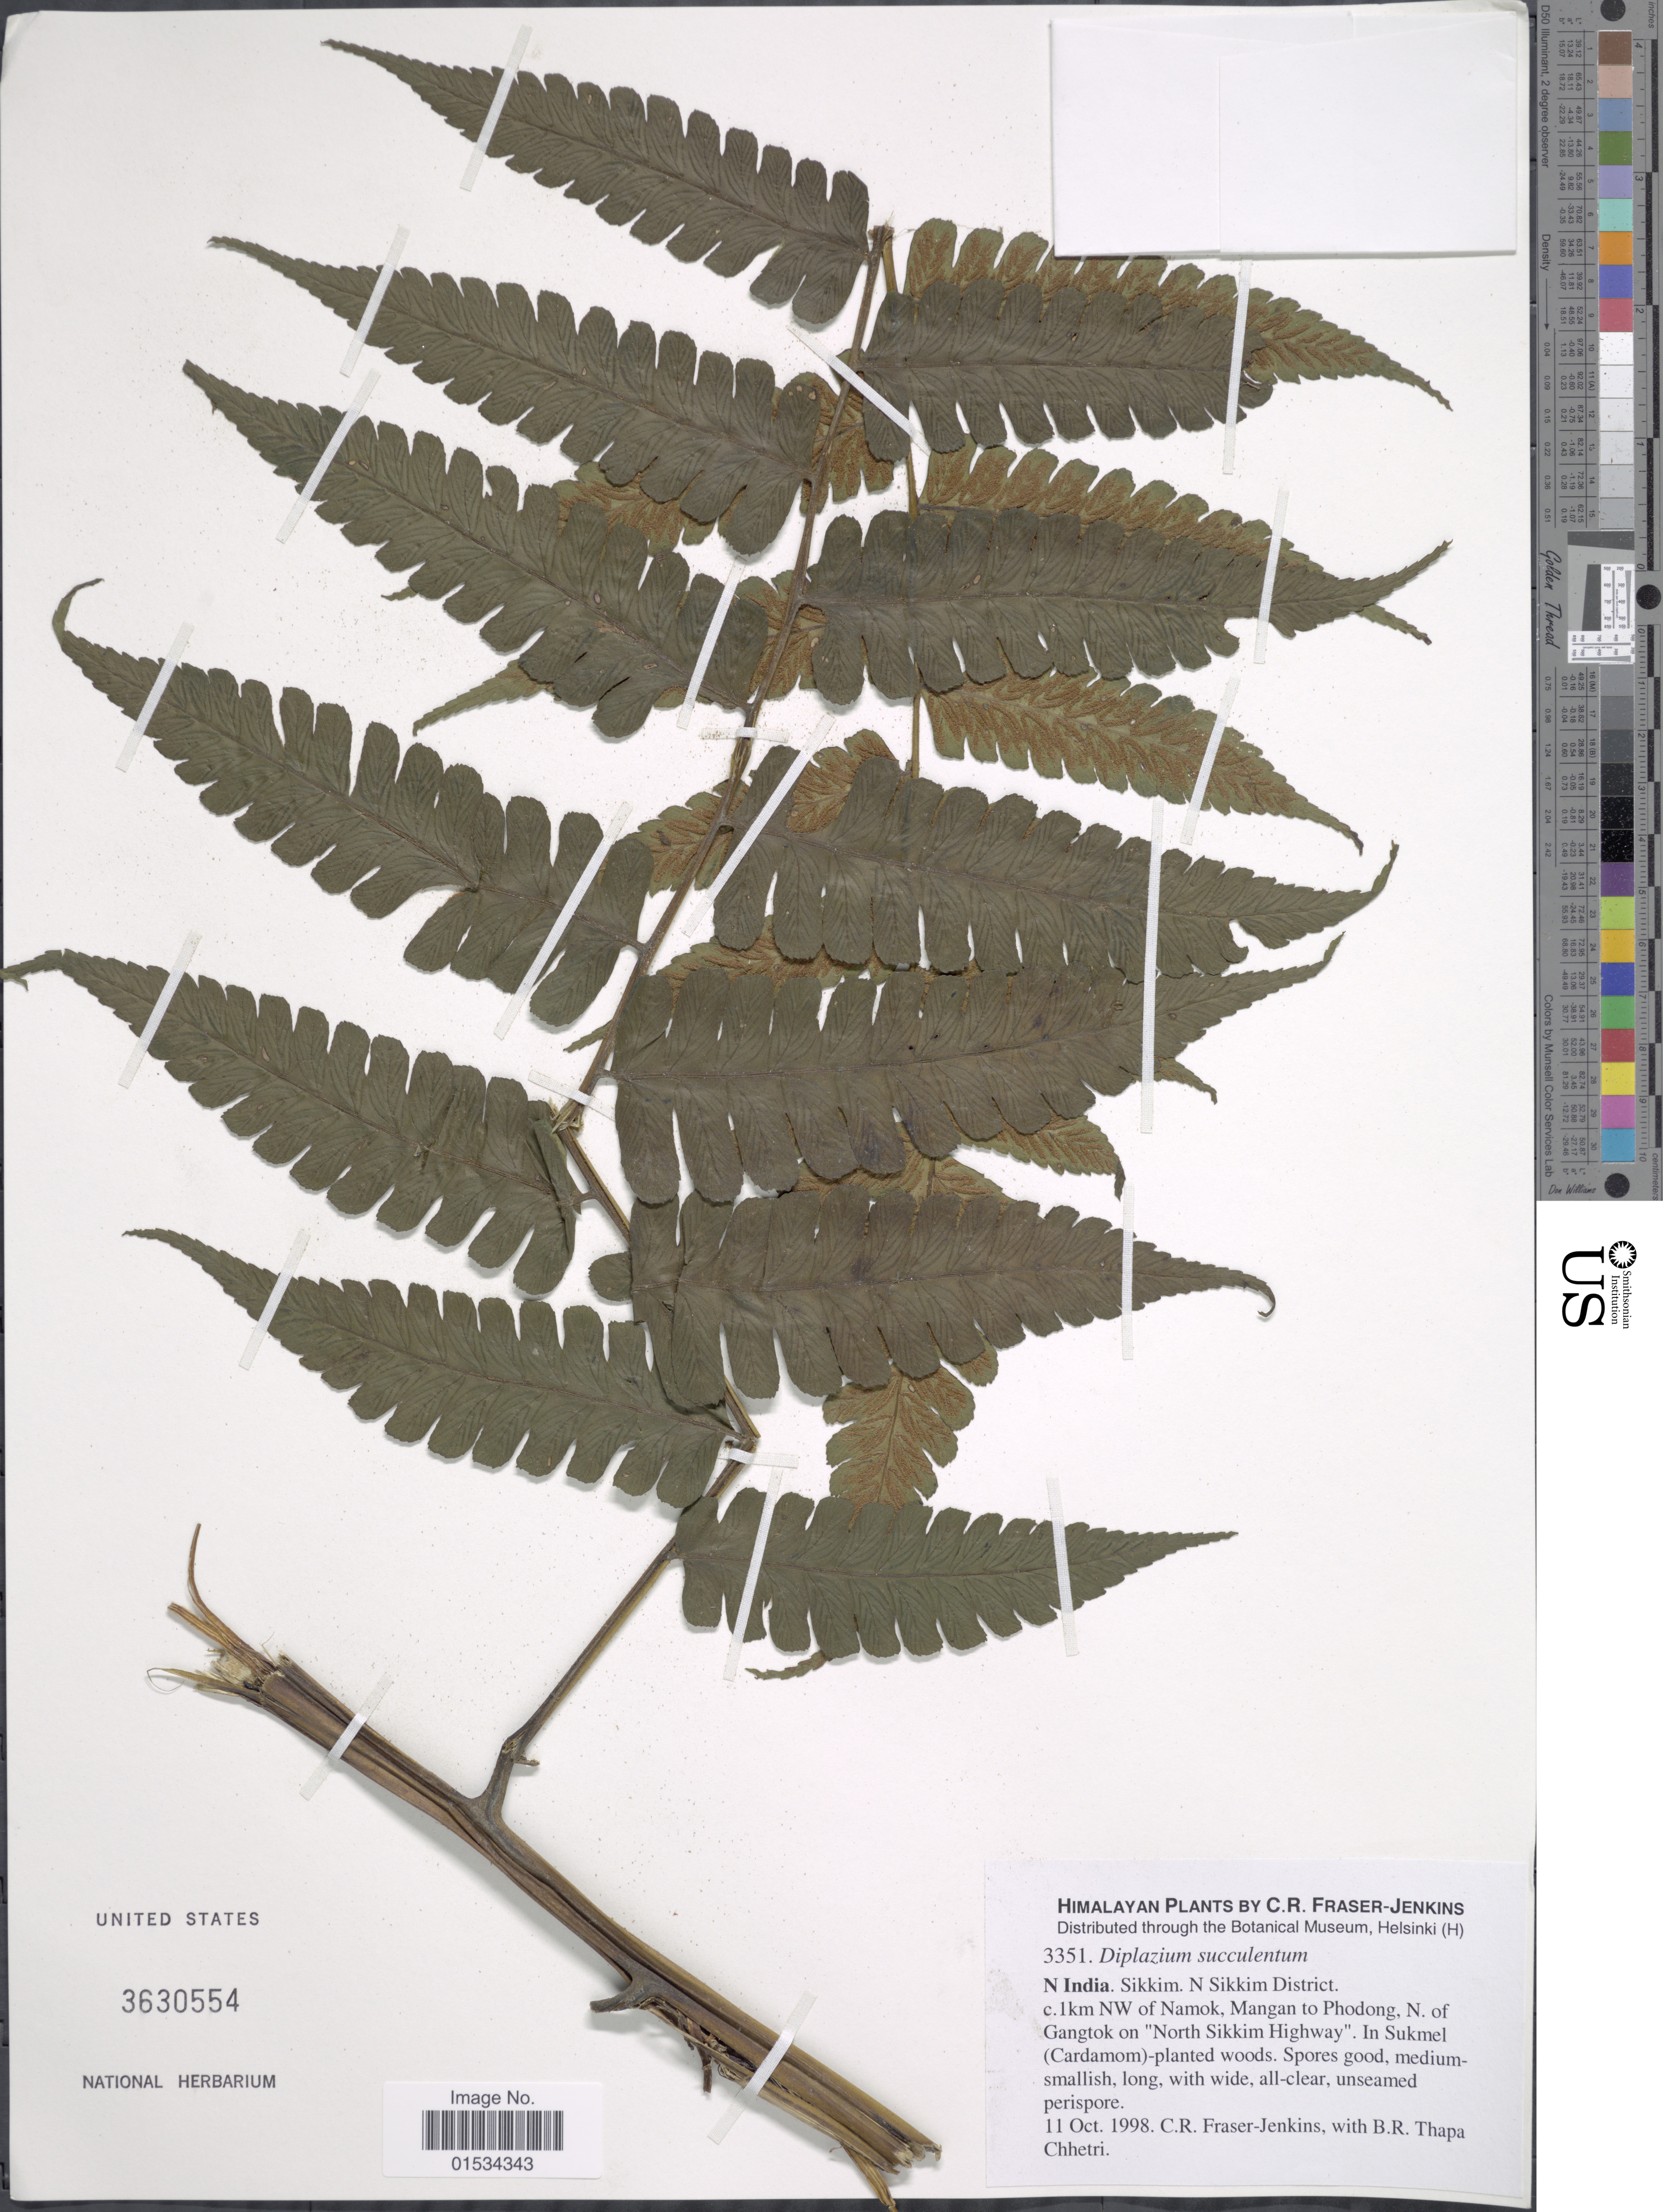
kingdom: Plantae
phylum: Tracheophyta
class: Polypodiopsida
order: Polypodiales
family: Athyriaceae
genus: Diplazium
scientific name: Diplazium succulentum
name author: (C.B. Clarke) C. Chr.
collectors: C. R. Fraser-Jenkins & B. Thapa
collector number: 3351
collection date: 1998-10-11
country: India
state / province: Sikkim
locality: N. India, N Sikkim District, c. 1 km NW of Namok, Mangan to Phodong, N. of Gangtok on "North Sikkim Highway", In Sukmel (Cardamom)-planted wood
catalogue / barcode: US 3630554